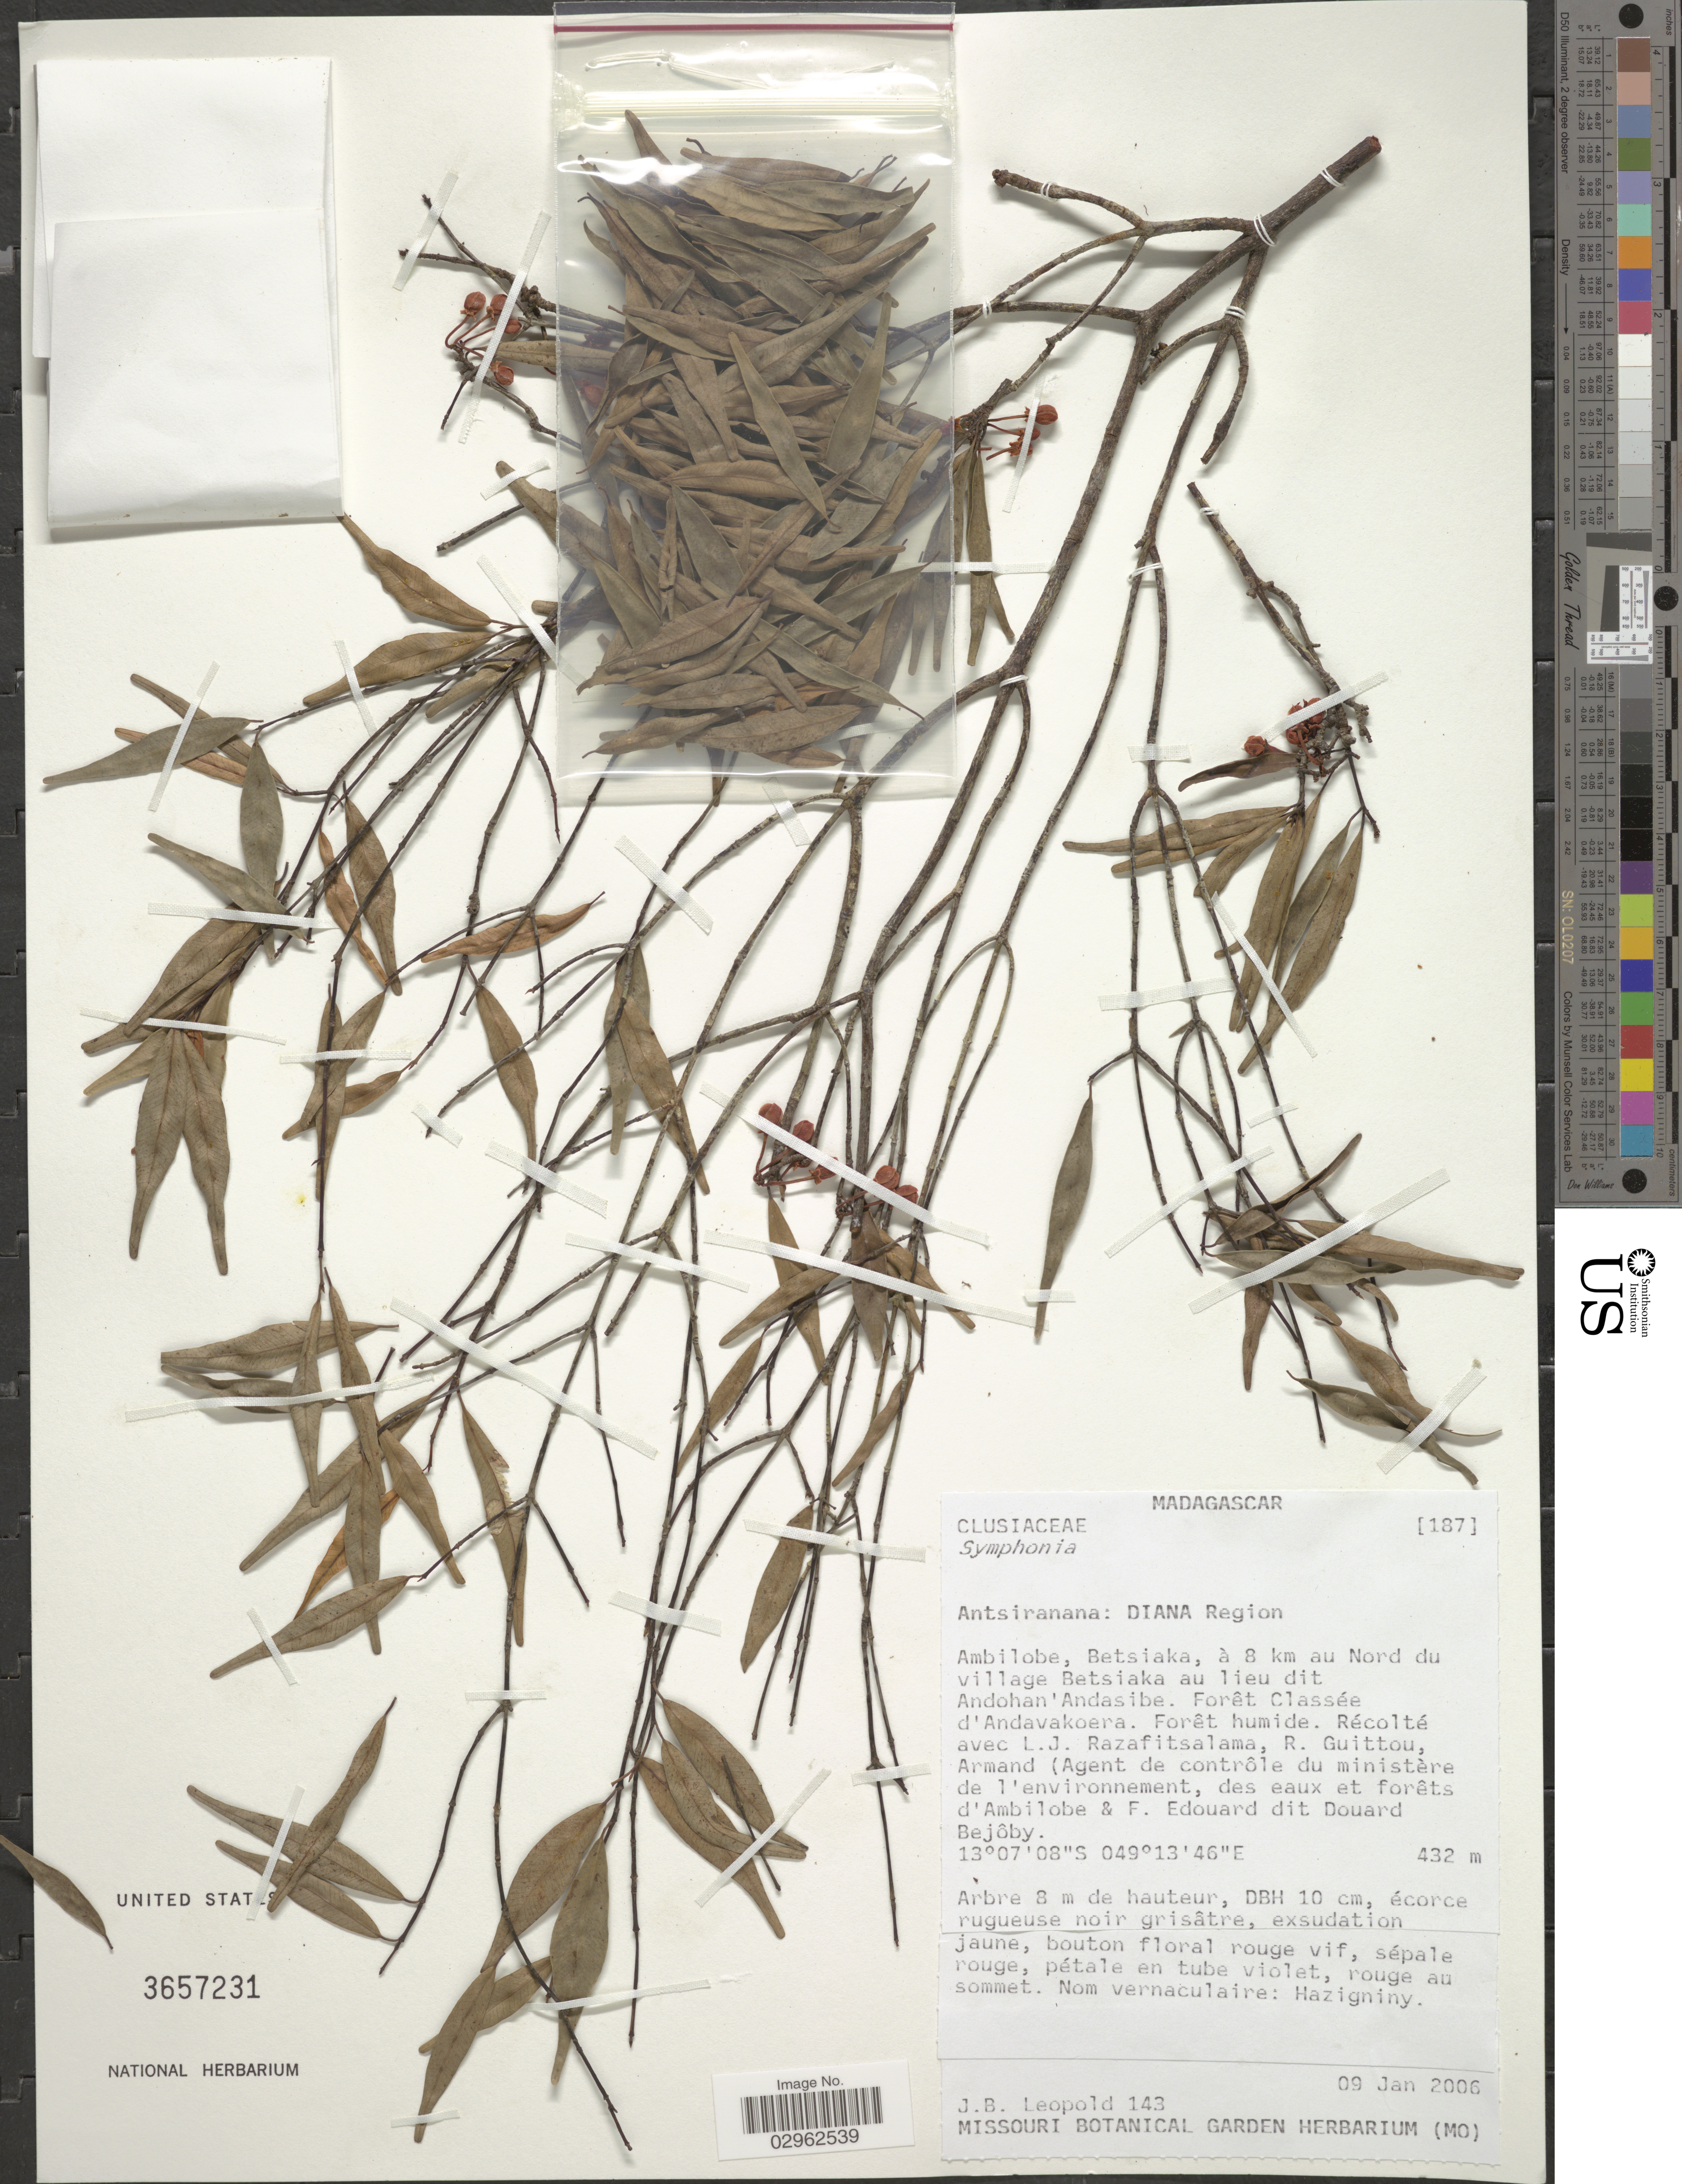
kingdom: Plantae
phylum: Tracheophyta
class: Magnoliopsida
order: Malpighiales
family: Clusiaceae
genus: Symphonia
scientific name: Symphonia sp.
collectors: J. B. Leopold, L. J. Razafitsalama, R. Guittou, Armand & F. Edouard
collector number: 143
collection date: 2006-01-09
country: Madagascar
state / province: Diana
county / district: Ambilobe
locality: Diana Region. Ambilobe, Betsiaka, à 8 km au Nord du village Betsiaka au lieu dit Andohan 'Andasibe. Forêt Classée d'Andavakoera. Forêt humide.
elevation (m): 432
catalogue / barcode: US 3657231